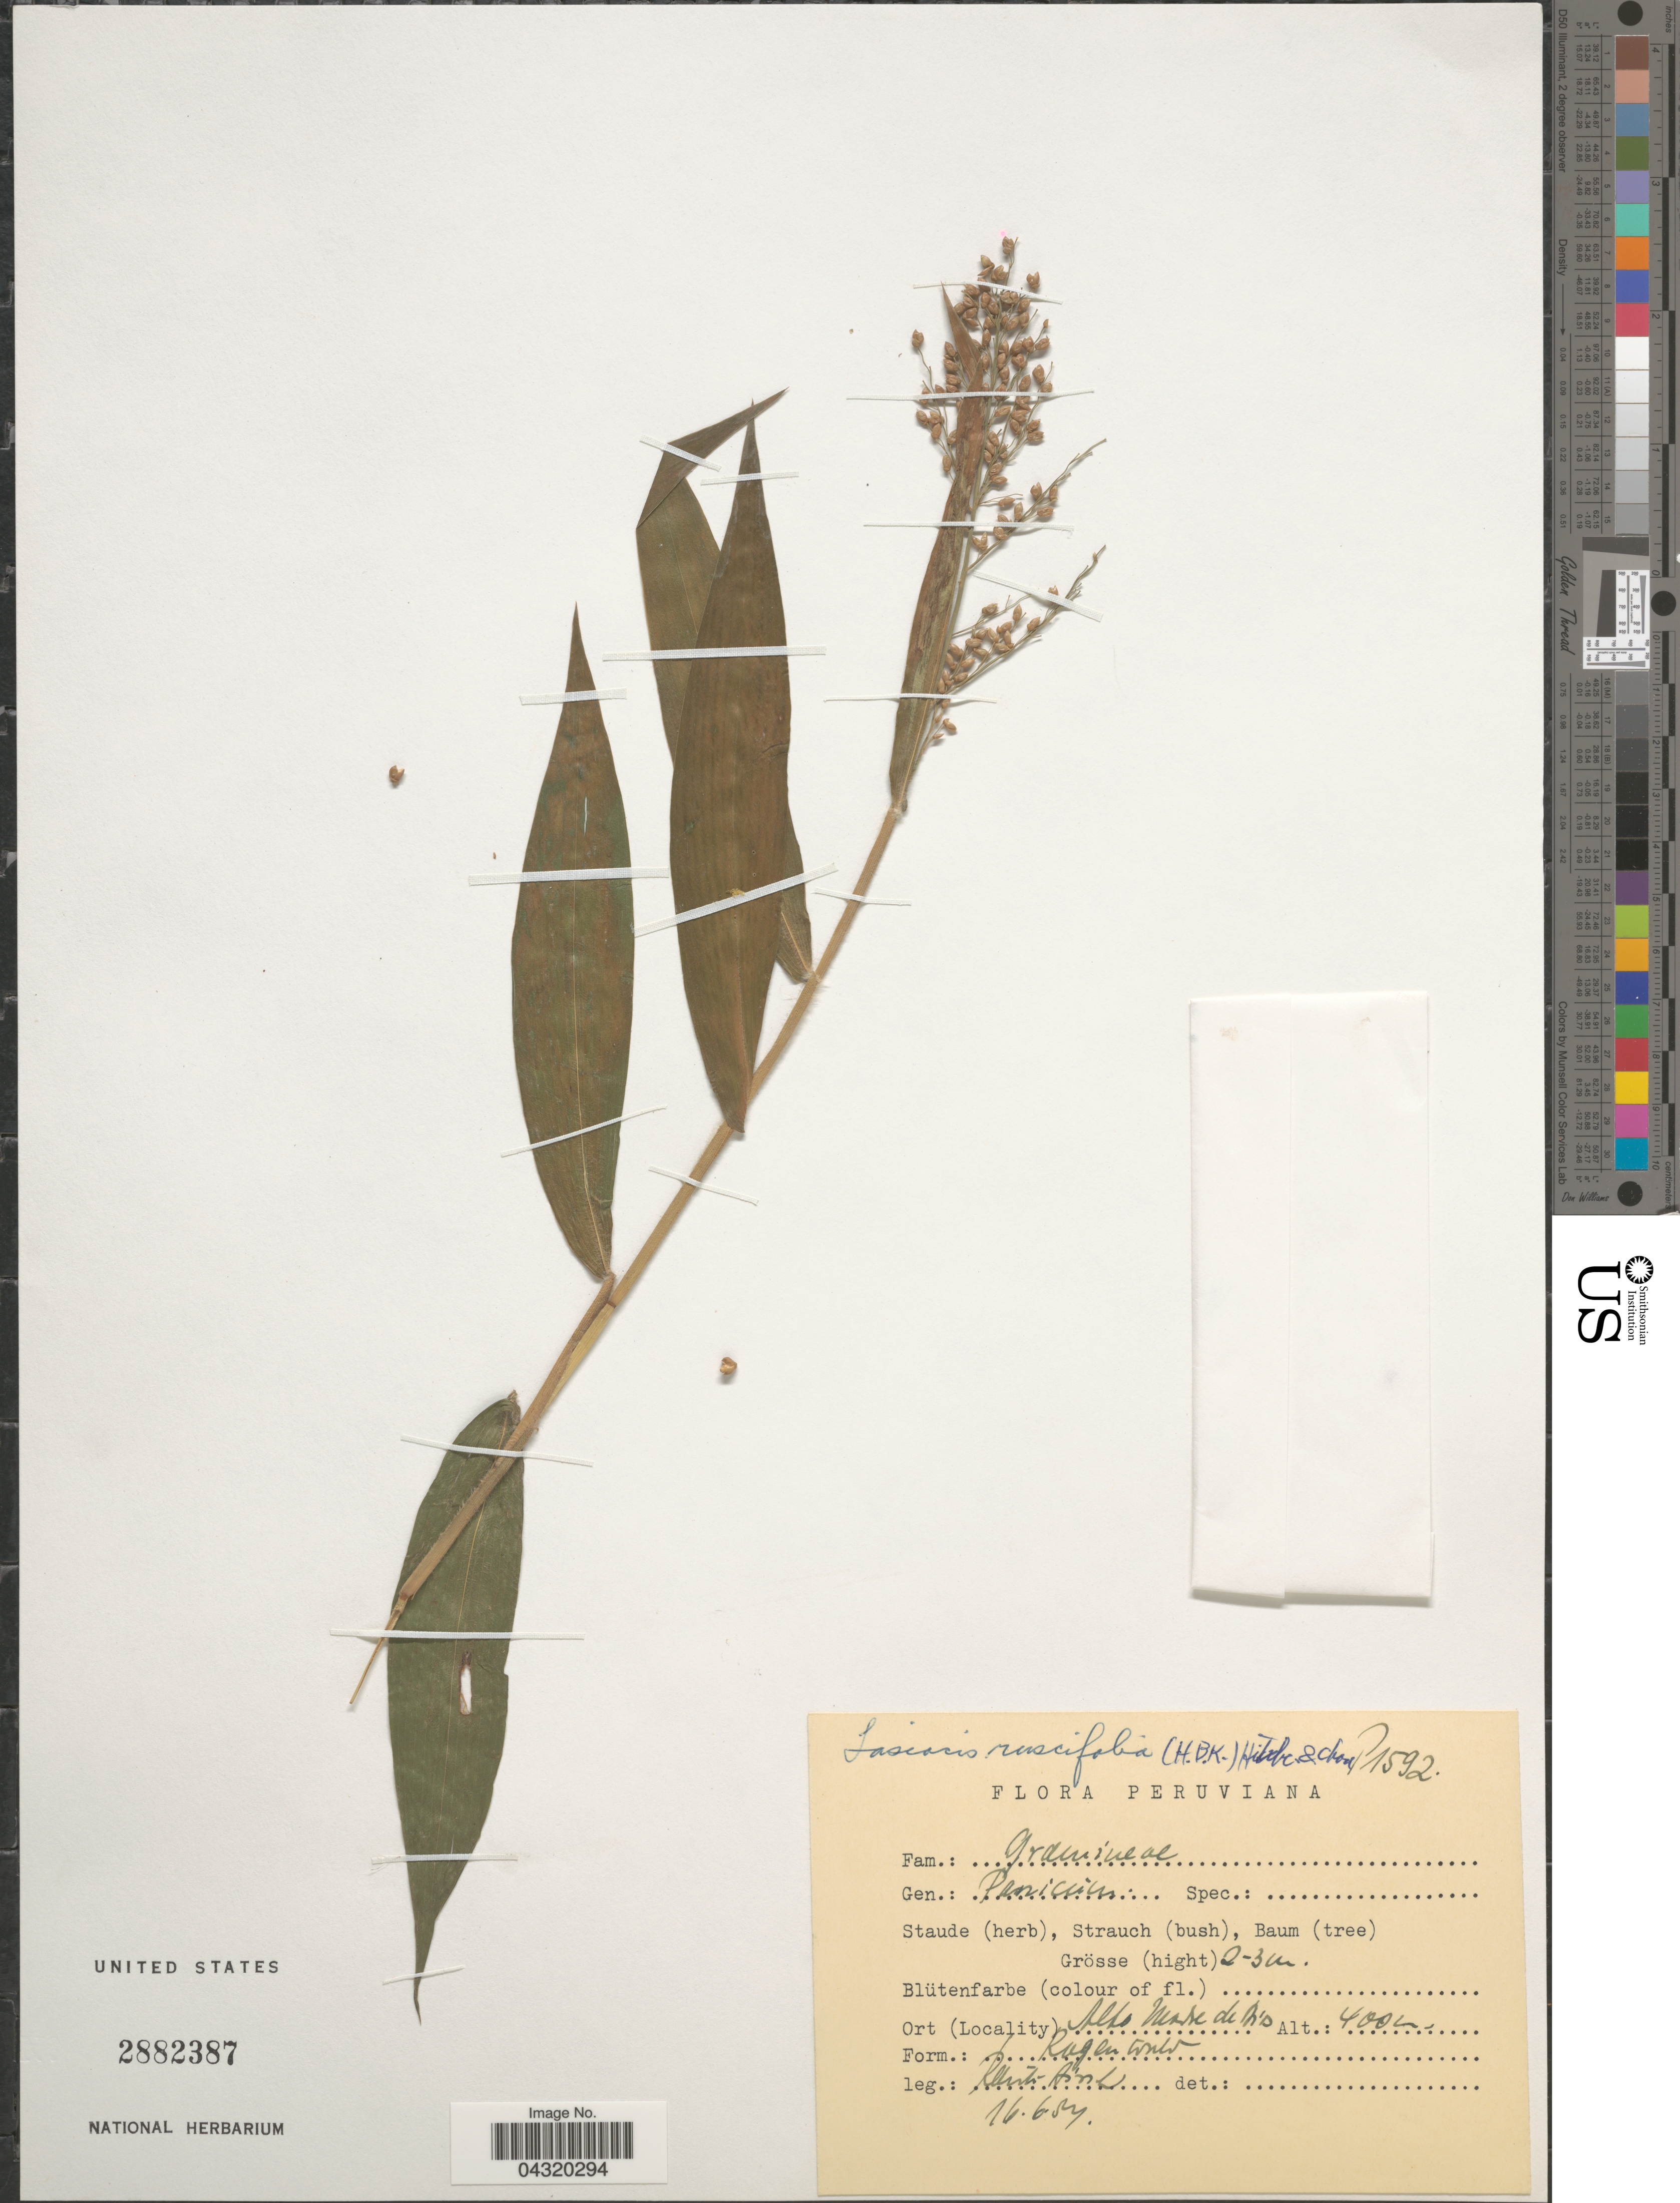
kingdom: Plantae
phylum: Tracheophyta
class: Liliopsida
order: Poales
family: Poaceae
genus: Lasiacis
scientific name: Lasiacis ruscifolia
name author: (Kunth) Hitchc.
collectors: W. Rauh & G. Hirsch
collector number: P1592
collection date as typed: Transcribed d/m/y: 16/6/57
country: Peru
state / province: Madre de Dios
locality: Alto Madre de Dios.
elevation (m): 400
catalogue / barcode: US 2882387